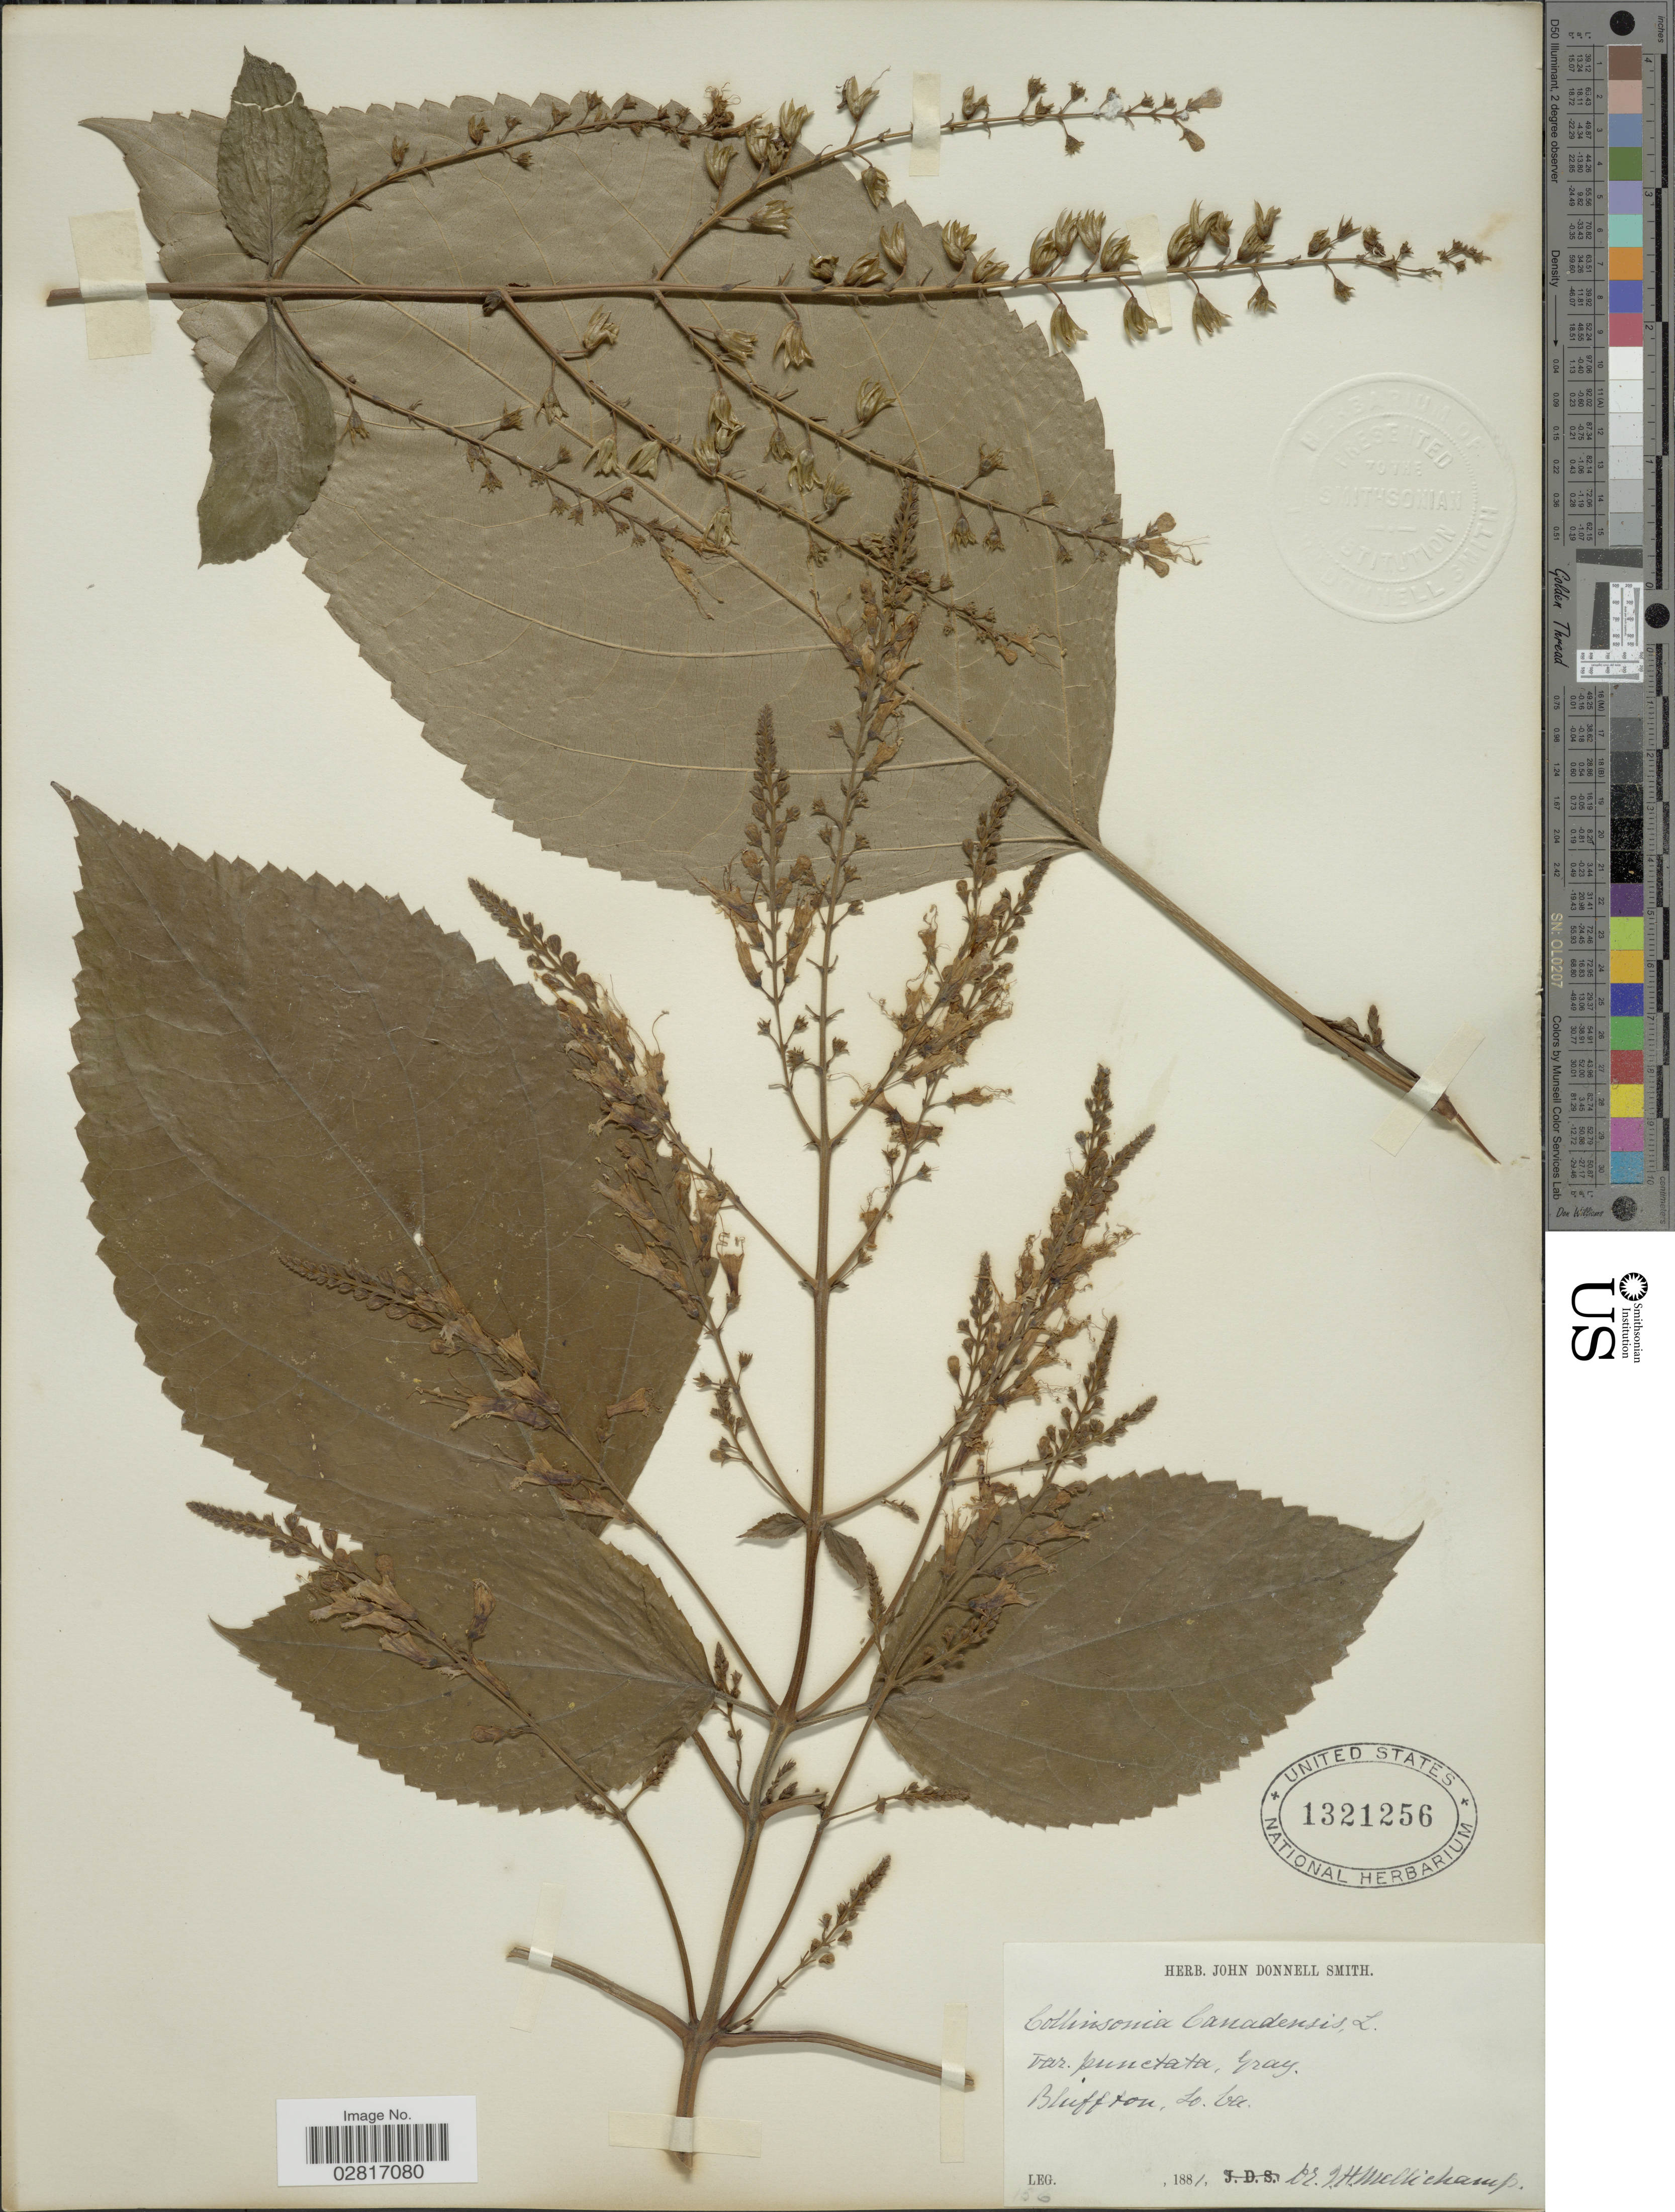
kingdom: Plantae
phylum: Tracheophyta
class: Magnoliopsida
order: Lamiales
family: Lamiaceae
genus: Collinsonia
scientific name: Collinsonia canadensis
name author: L.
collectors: J. H. Mellichamp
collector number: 156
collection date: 1881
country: United States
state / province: South Carolina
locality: Bluffton,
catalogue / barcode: US 1321256